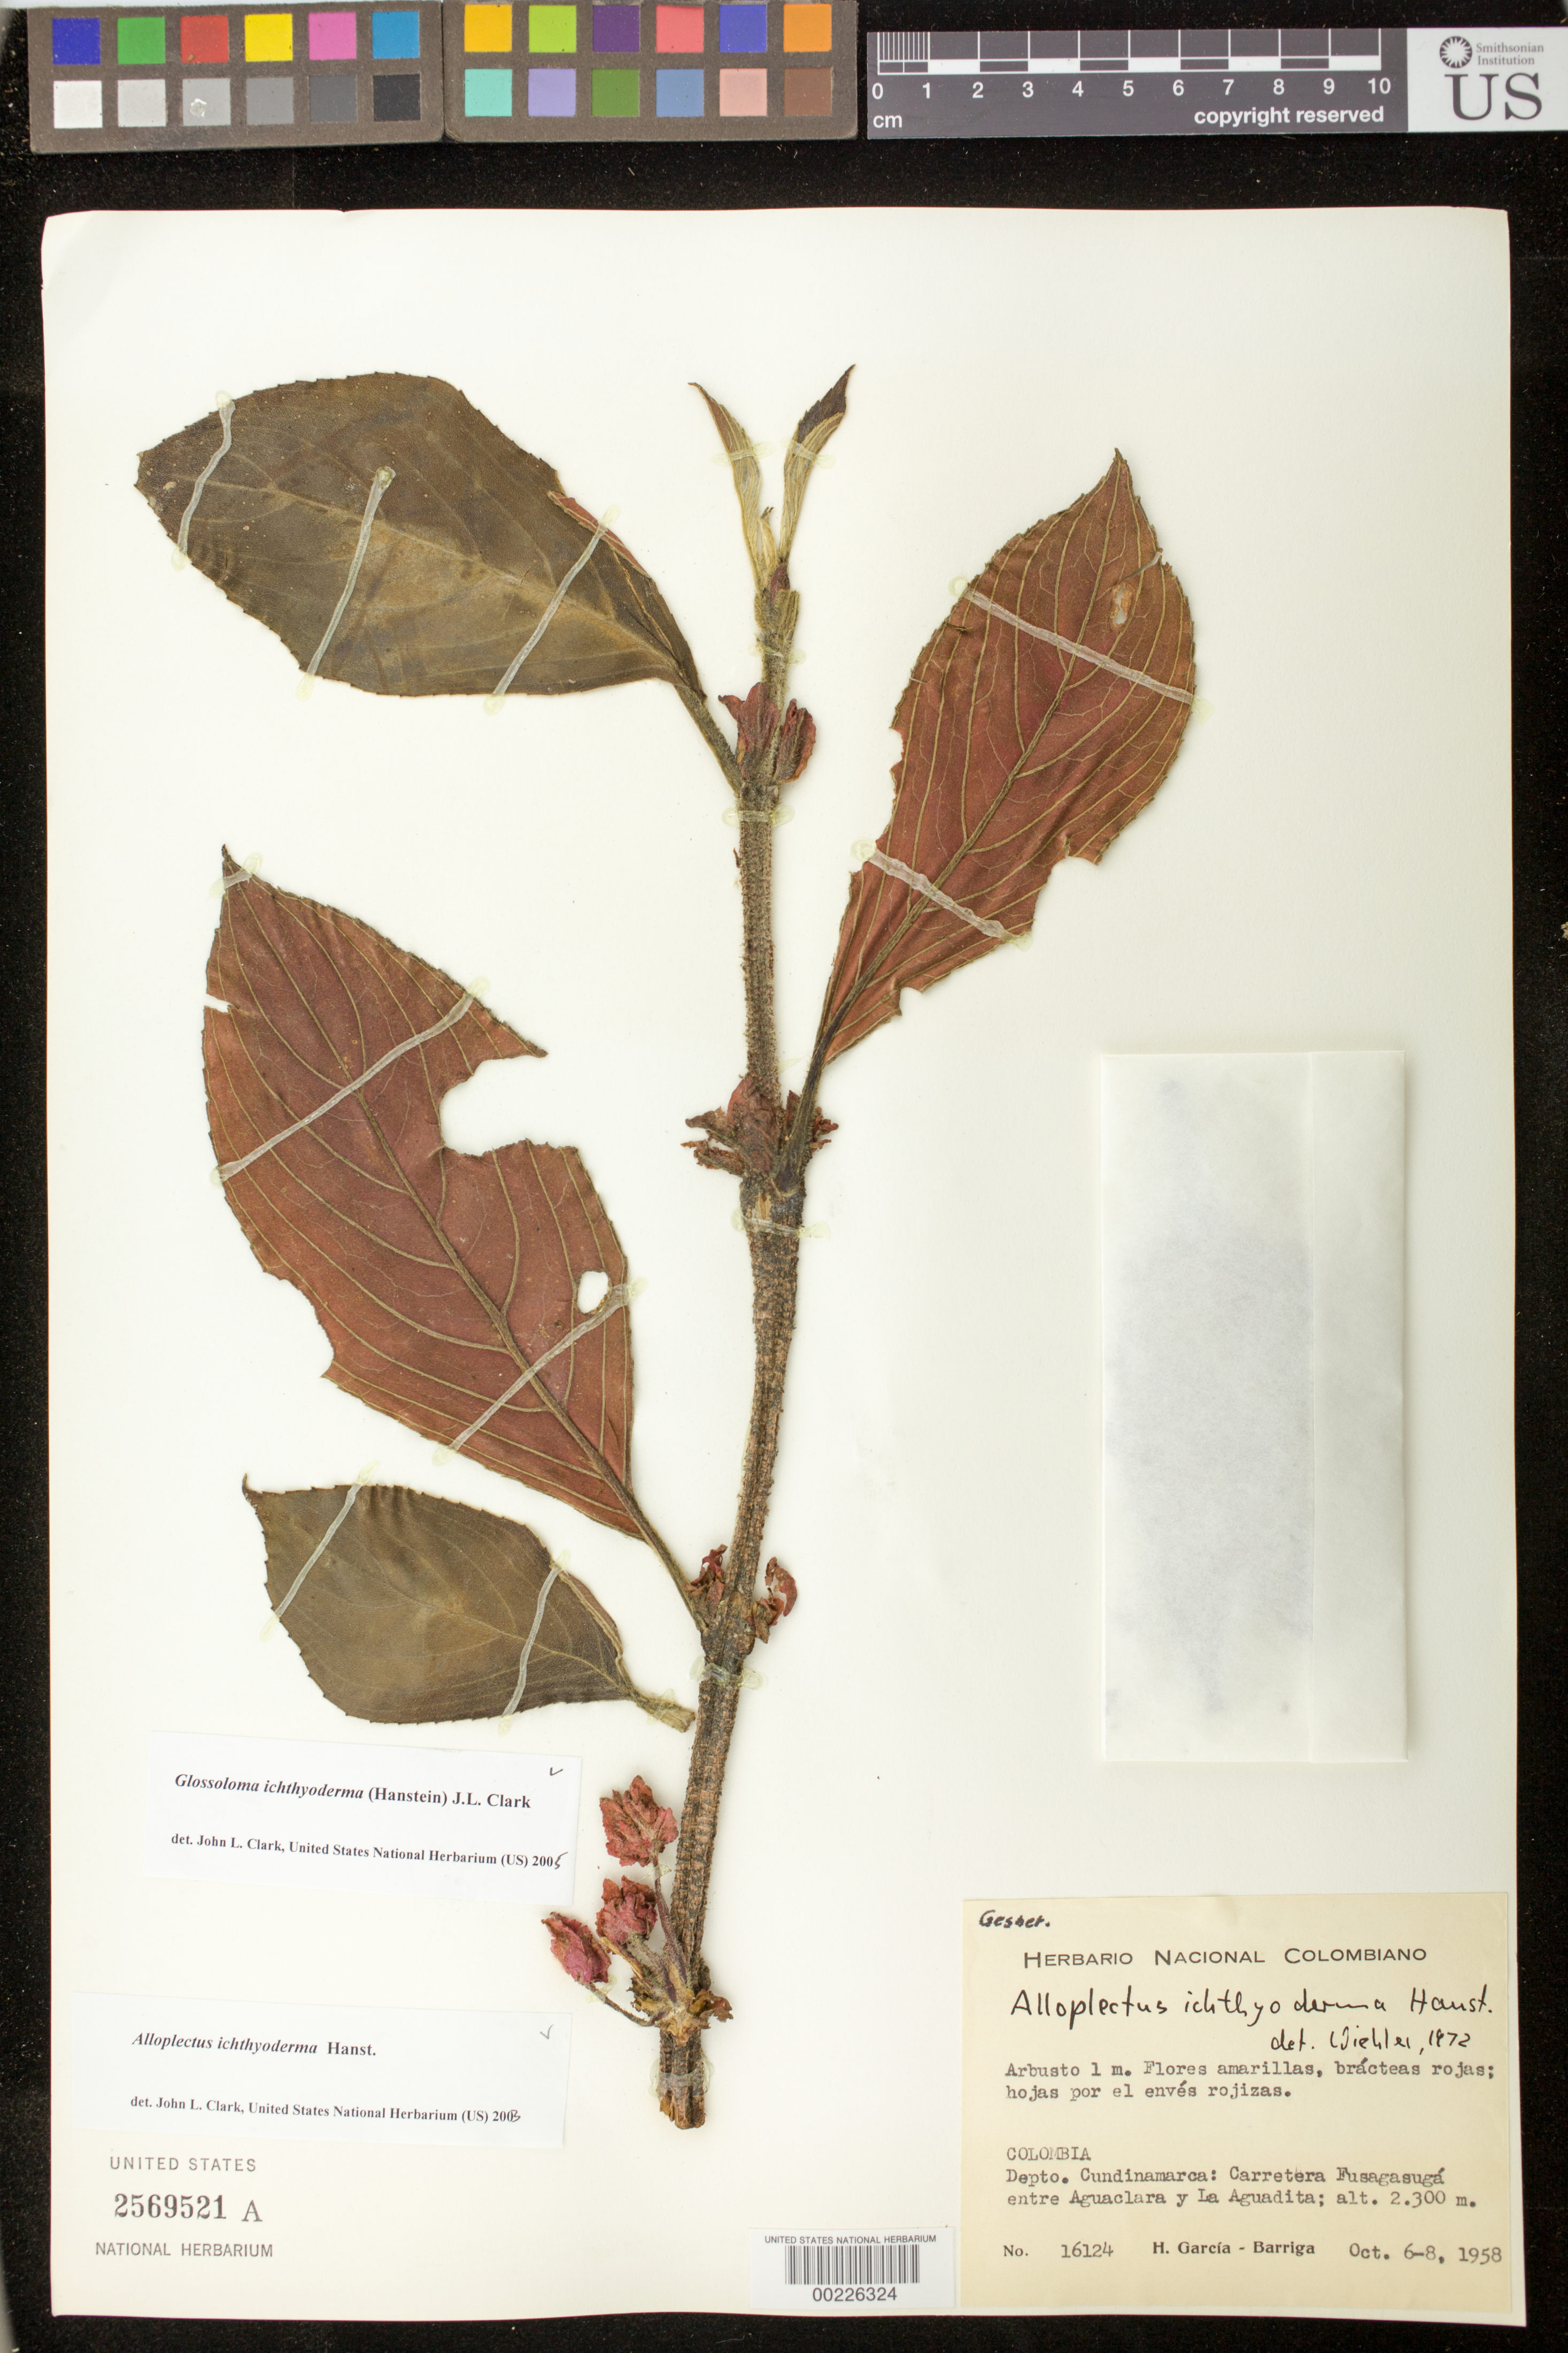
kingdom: Plantae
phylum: Tracheophyta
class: Magnoliopsida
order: Lamiales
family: Gesneriaceae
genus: Glossoloma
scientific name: Glossoloma ichthyoderma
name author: (Hanst.) J.L. Clark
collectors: H. García Barriga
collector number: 16124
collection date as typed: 6-8 Oct 1958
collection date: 1958-10-06/1958-10-08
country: Colombia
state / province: Cundinamarca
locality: Fusagasuga highway between Aguaclara and la Aguadita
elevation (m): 2300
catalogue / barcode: US 2569521A